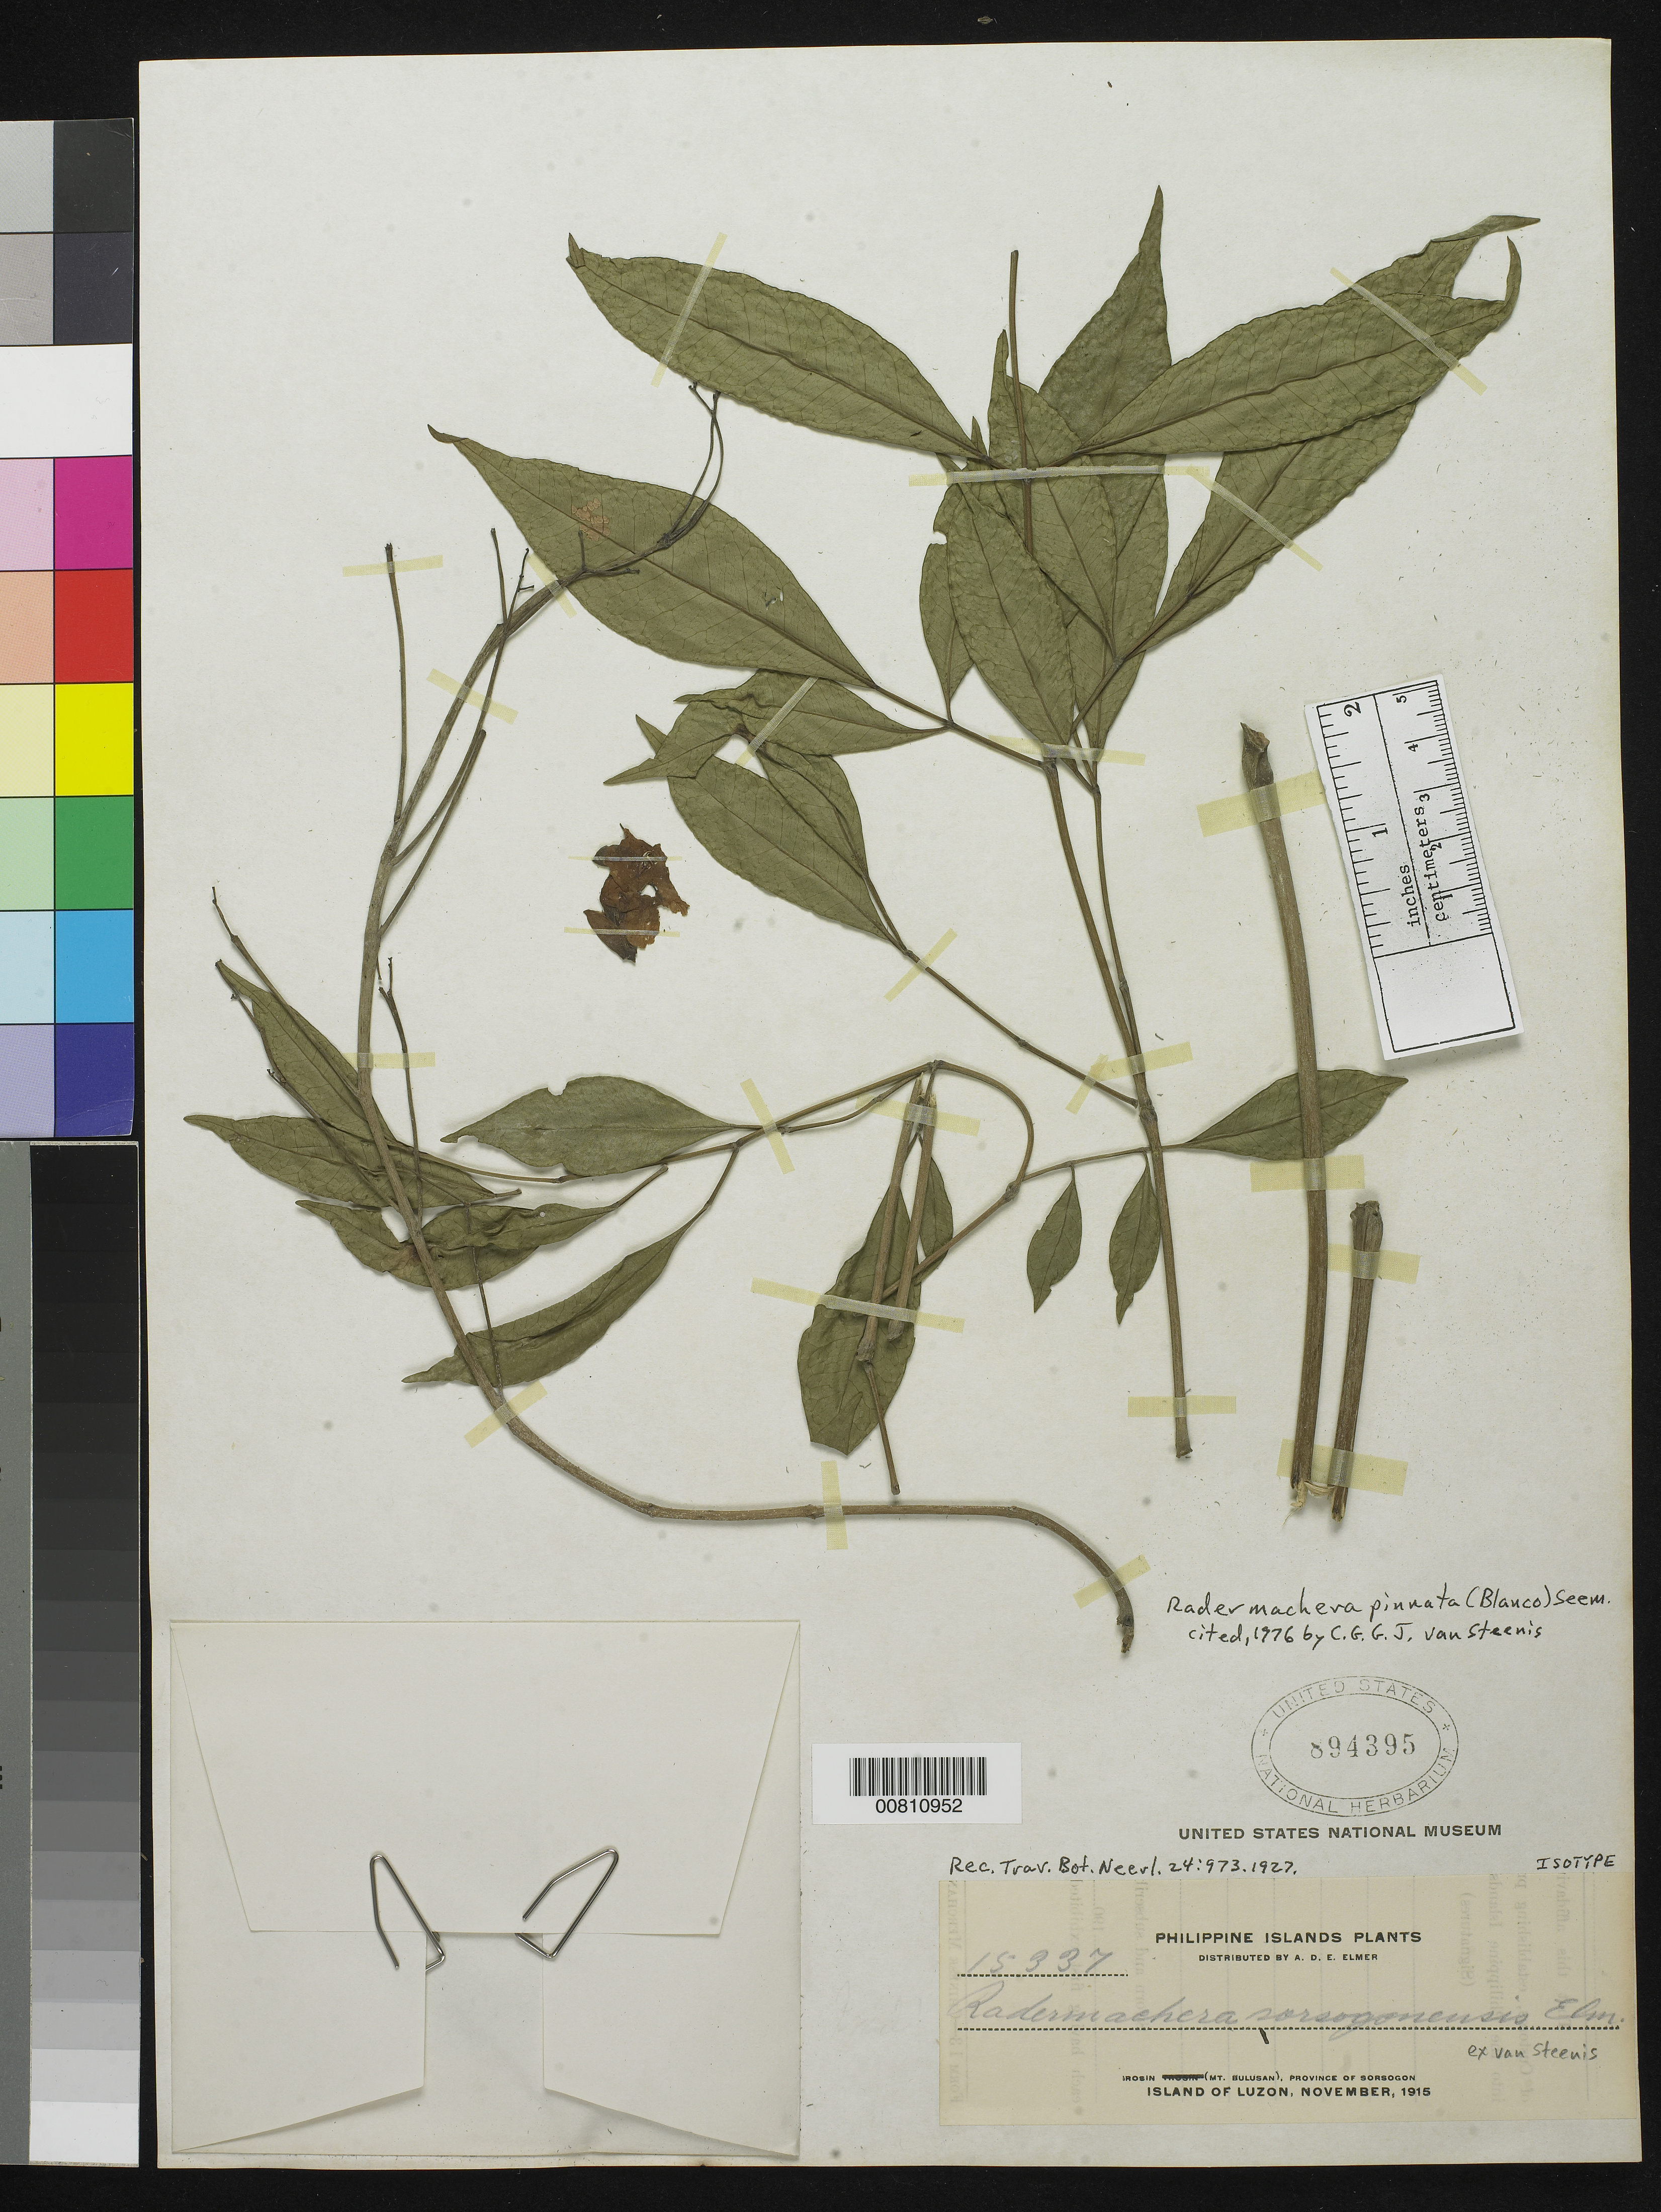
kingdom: Plantae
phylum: Tracheophyta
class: Magnoliopsida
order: Lamiales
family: Bignoniaceae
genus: Radermachera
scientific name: Radermachera sorsogonensis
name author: Elmer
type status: Isotype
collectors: A. D. E. Elmer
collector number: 15337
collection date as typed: Nov 1915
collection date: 1915-11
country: Philippines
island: Luzon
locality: Irosin (Mt. Bulusan), Province of Sorsogon.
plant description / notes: Cited 1976 by C.G.G.J. van Steenis.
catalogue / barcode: US 894395